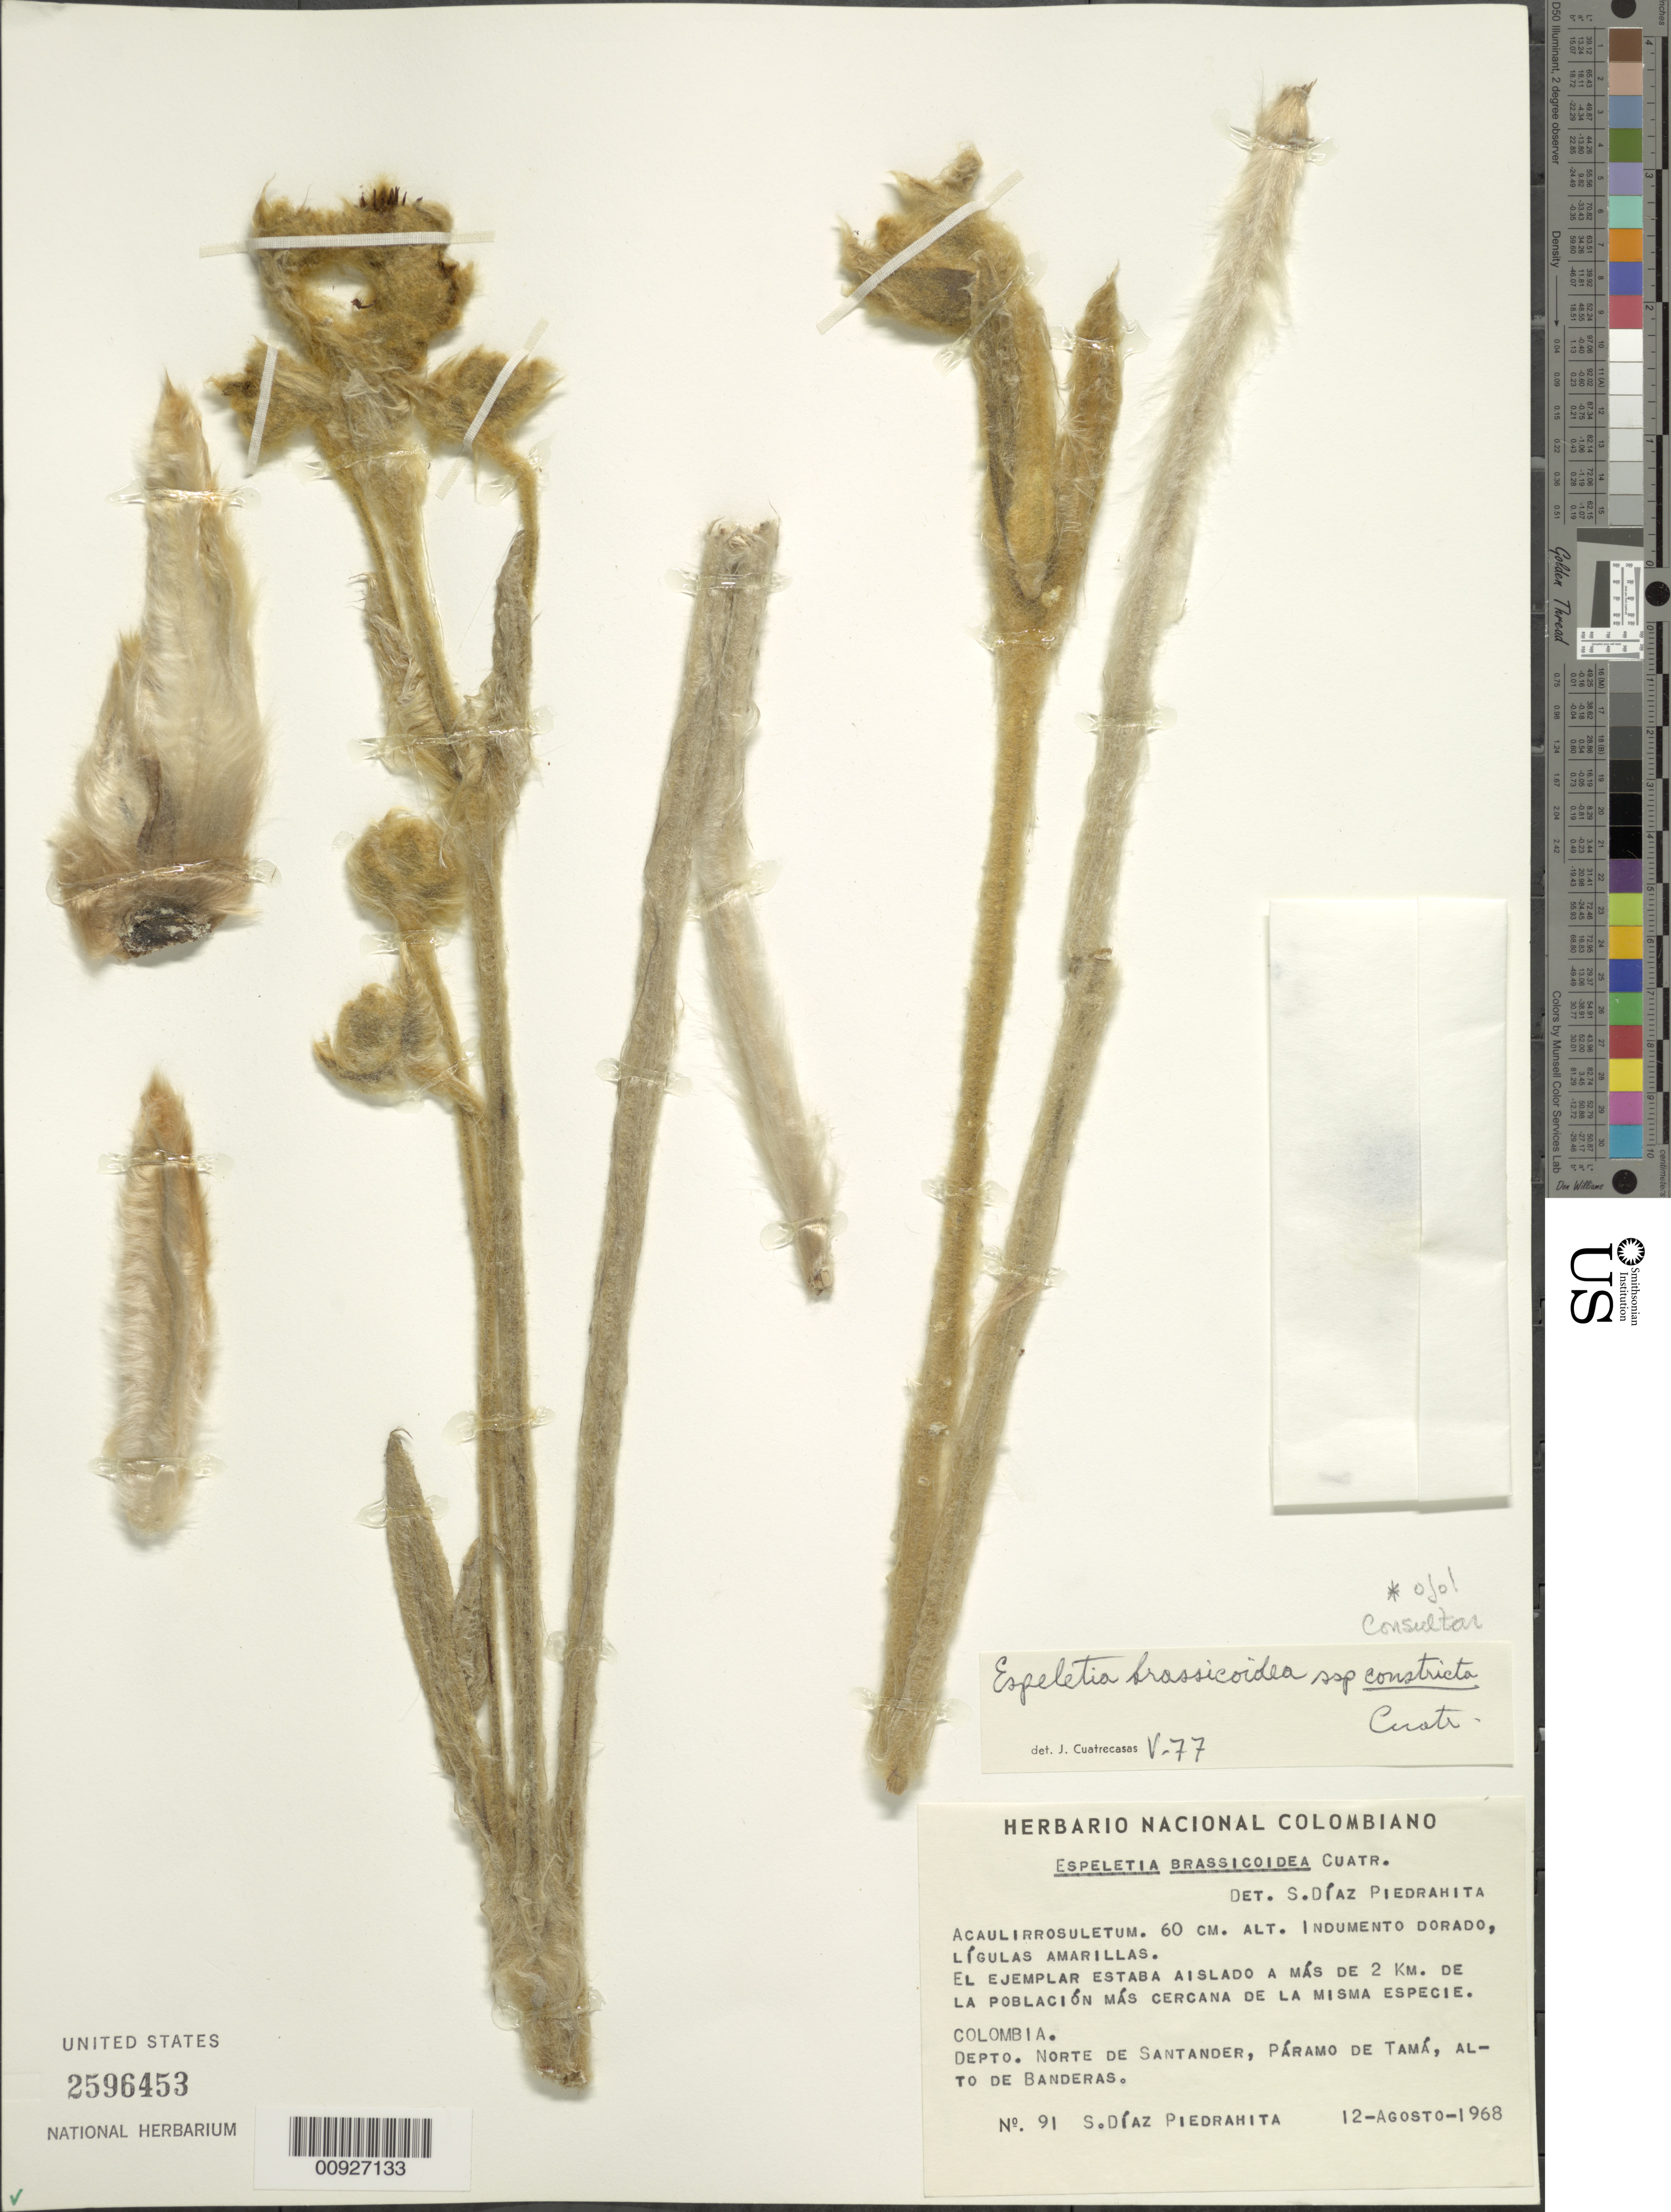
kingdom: Plantae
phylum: Tracheophyta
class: Magnoliopsida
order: Asterales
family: Asteraceae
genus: Espeletia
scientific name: Espeletia brassicoidea f. constricta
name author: Cuatrec.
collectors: S. Díaz Píedrahíta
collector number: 91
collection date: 1968-08-12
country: Colombia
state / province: Norte de Santander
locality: P. de Tamá. Alto de Banderas.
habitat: El ejemplar estaba aislado a más de 2 km. de la población más cercana de la misma especie.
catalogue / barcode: US 2596453